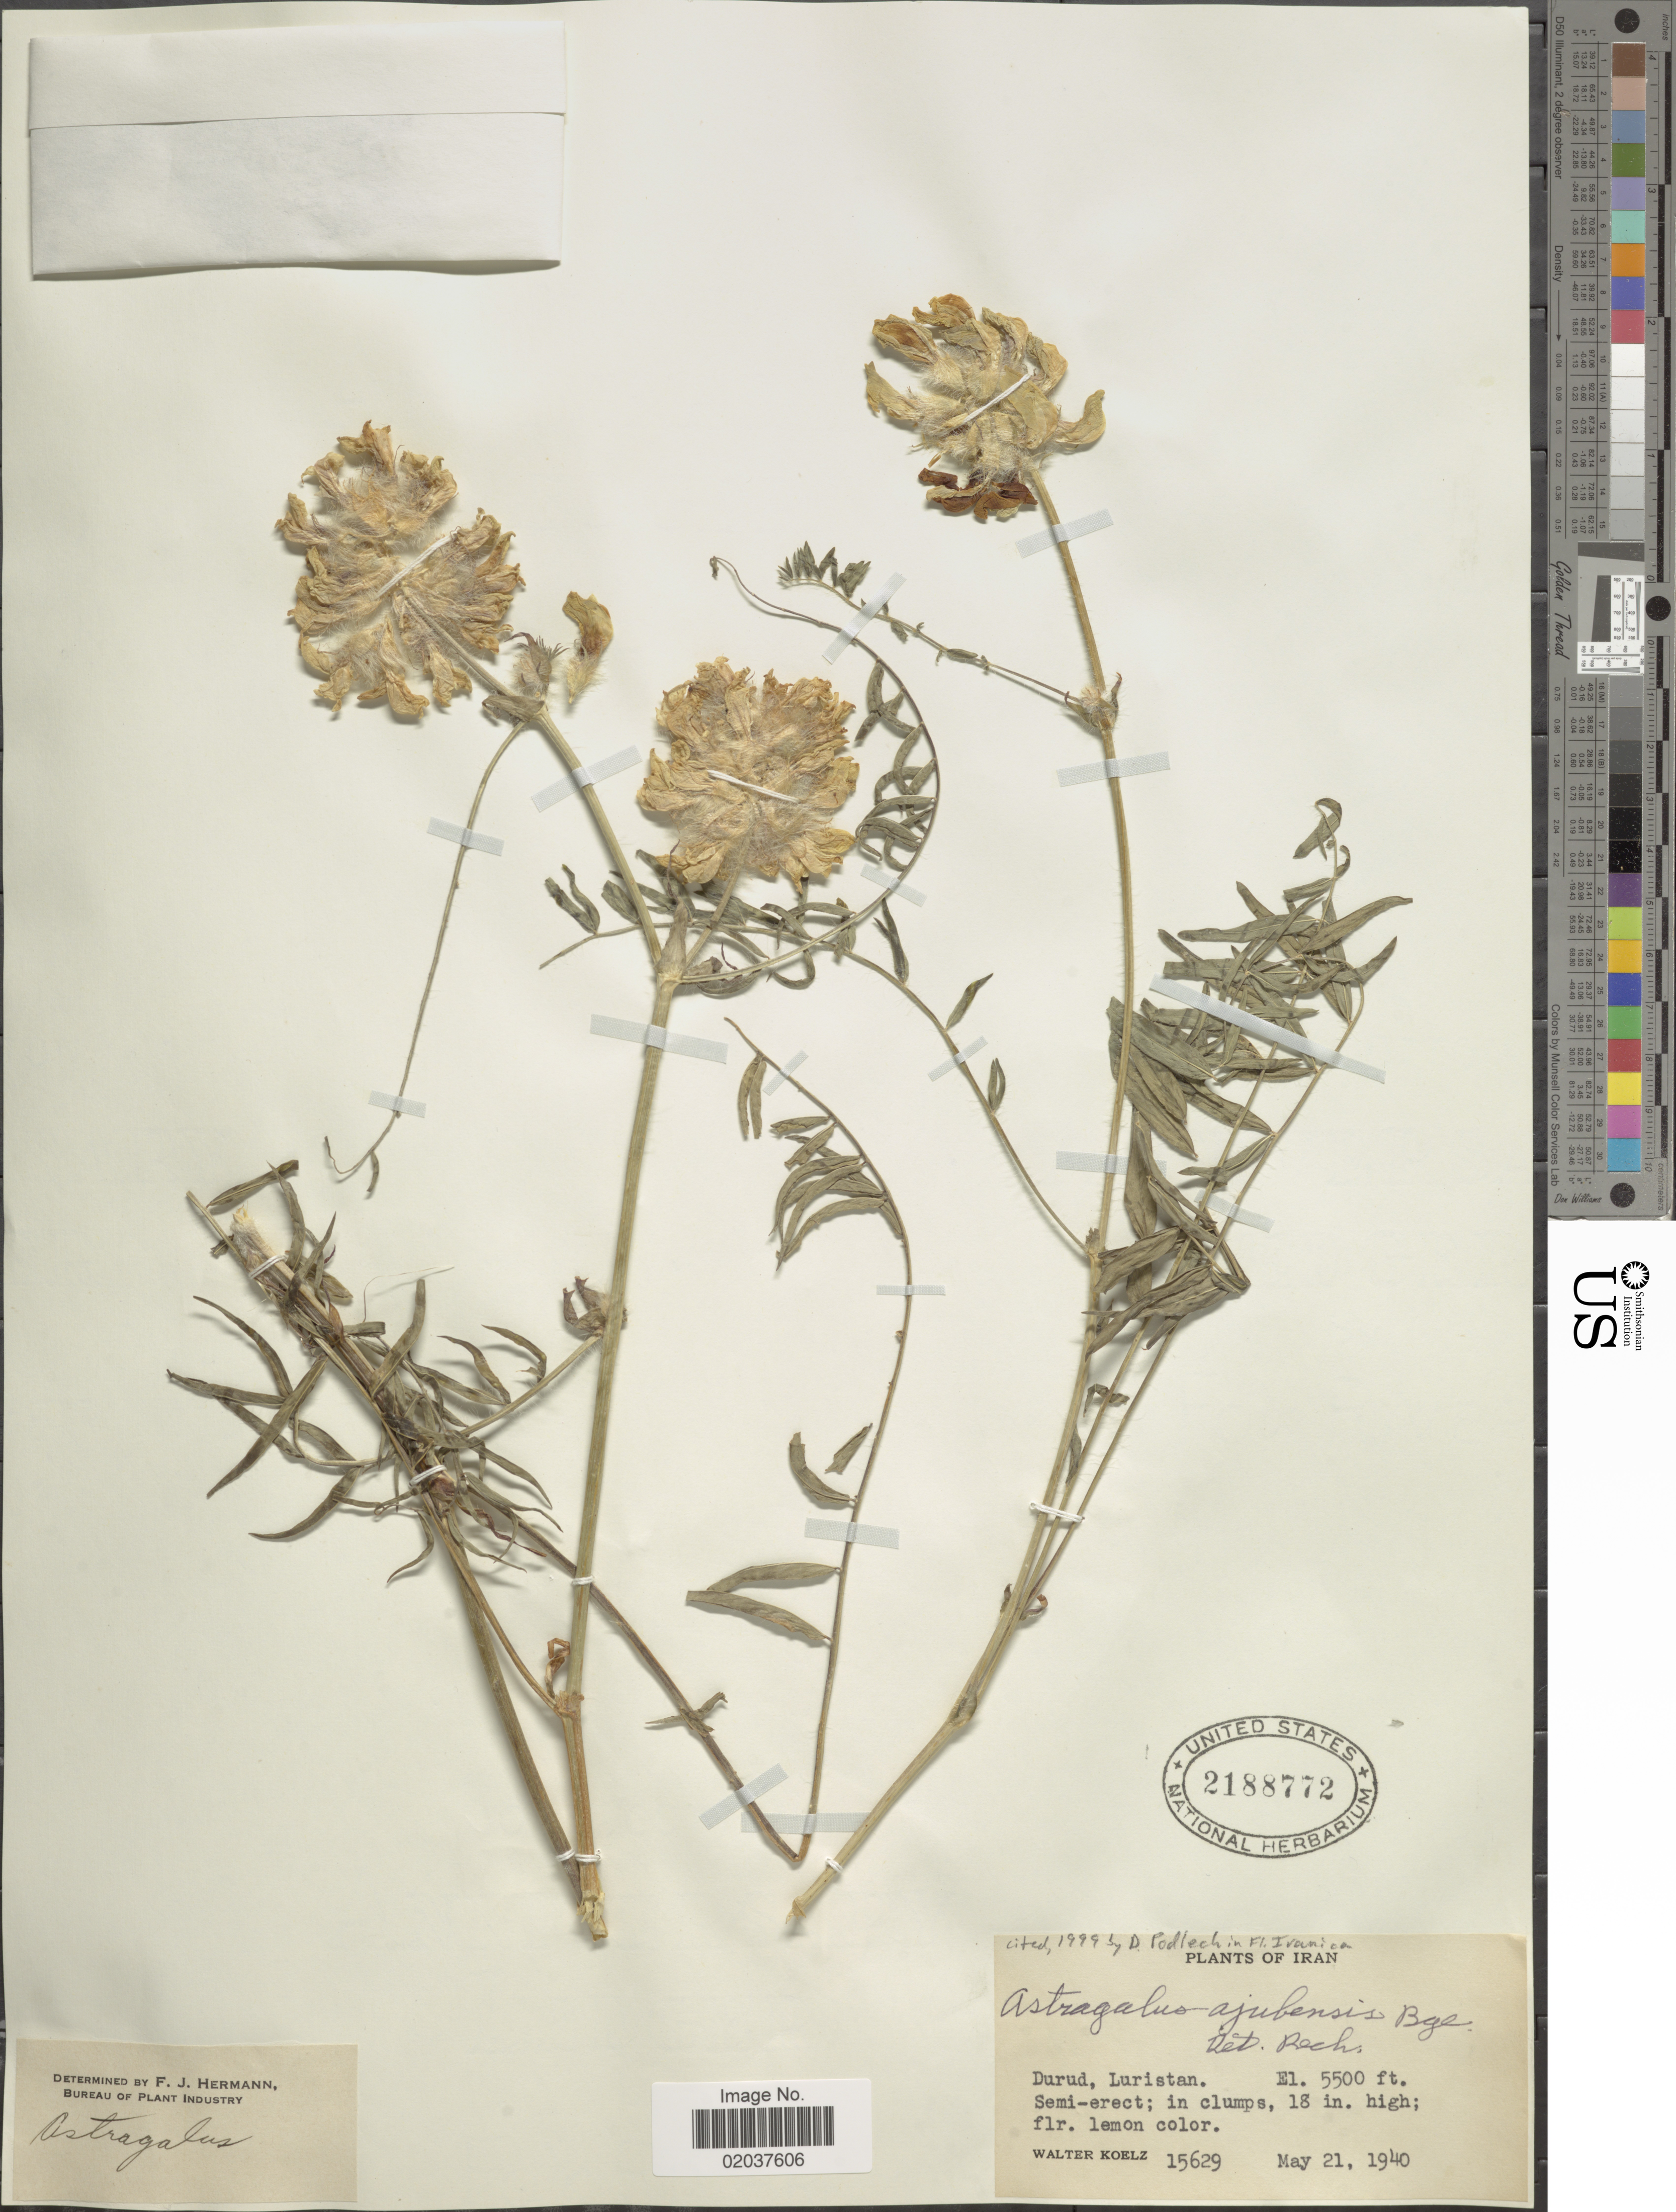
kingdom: Plantae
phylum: Tracheophyta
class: Magnoliopsida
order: Fabales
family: Fabaceae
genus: Astragalus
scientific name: Astragalus ajubensis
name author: Bunge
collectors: W. N. Koelz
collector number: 15629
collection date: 1940-05-21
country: Iran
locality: Durud, Luristan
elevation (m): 1676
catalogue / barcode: US 2188772